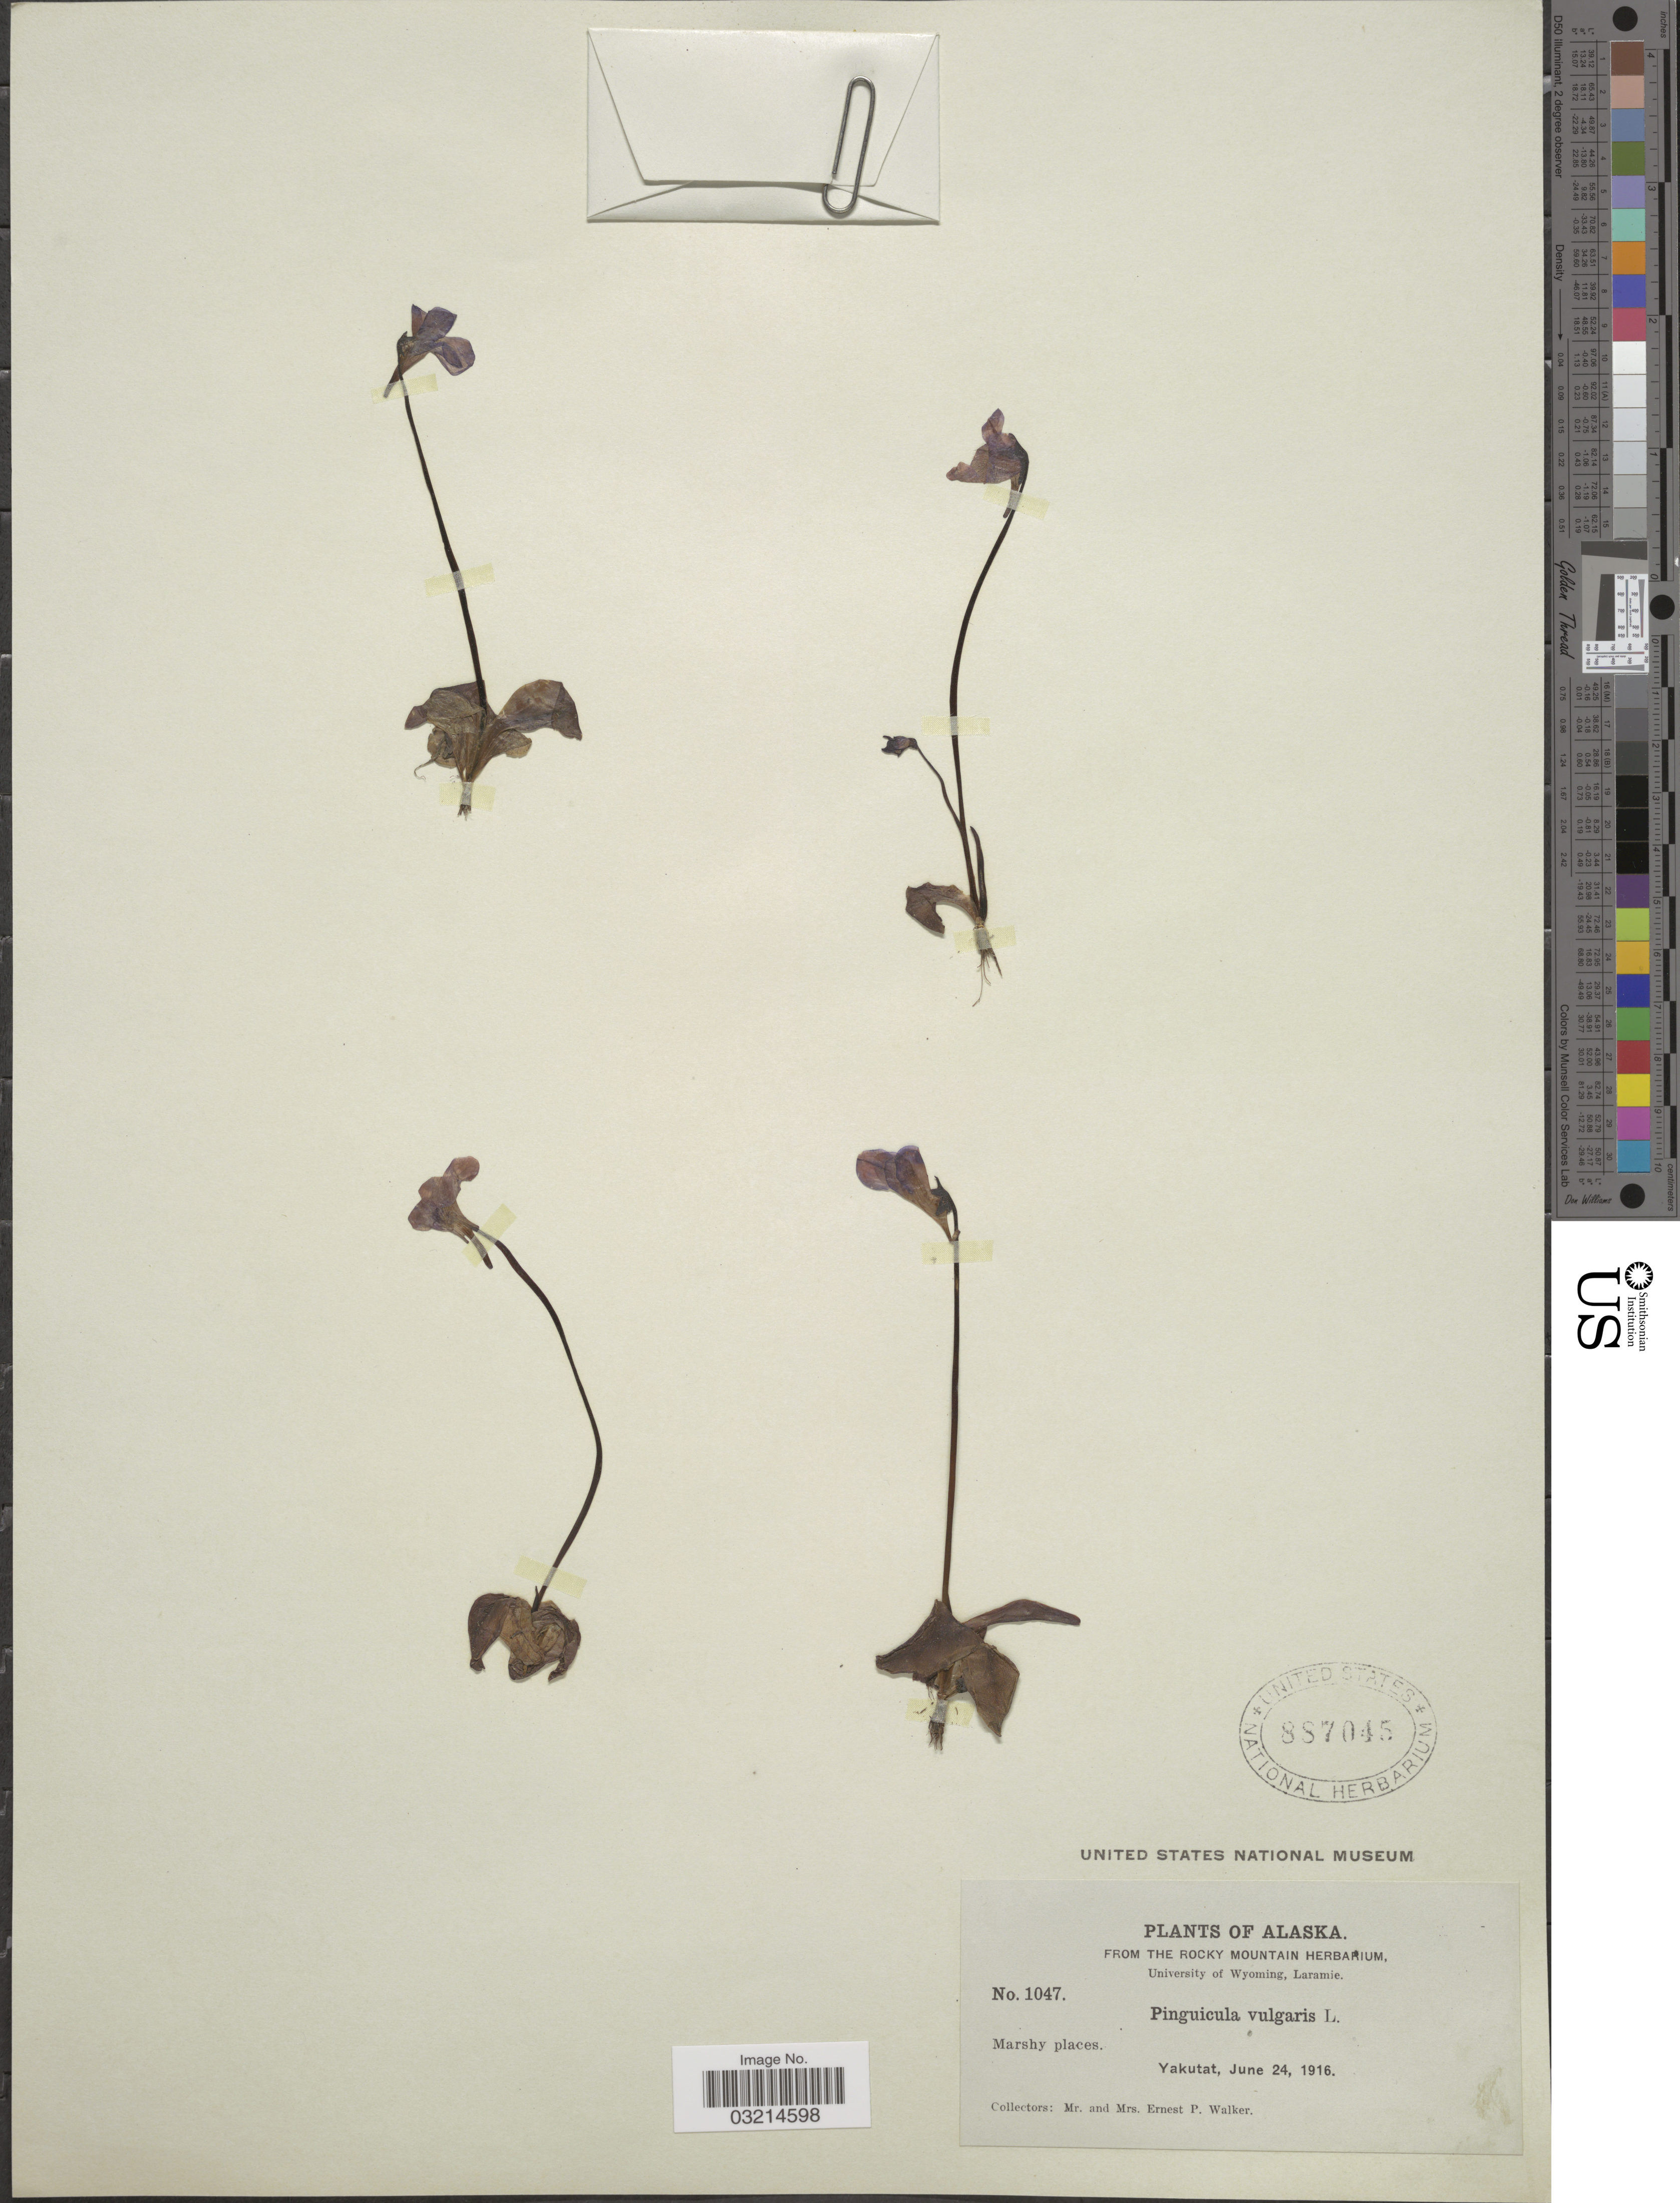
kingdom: Plantae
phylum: Tracheophyta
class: Magnoliopsida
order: Lamiales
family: Lentibulariaceae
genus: Pinguicula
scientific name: Pinguicula vulgaris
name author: L.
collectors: E. P. Walker & E. Walker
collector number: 1047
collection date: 1916-06-24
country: United States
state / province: Alaska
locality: Yakutat.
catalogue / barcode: US 887045